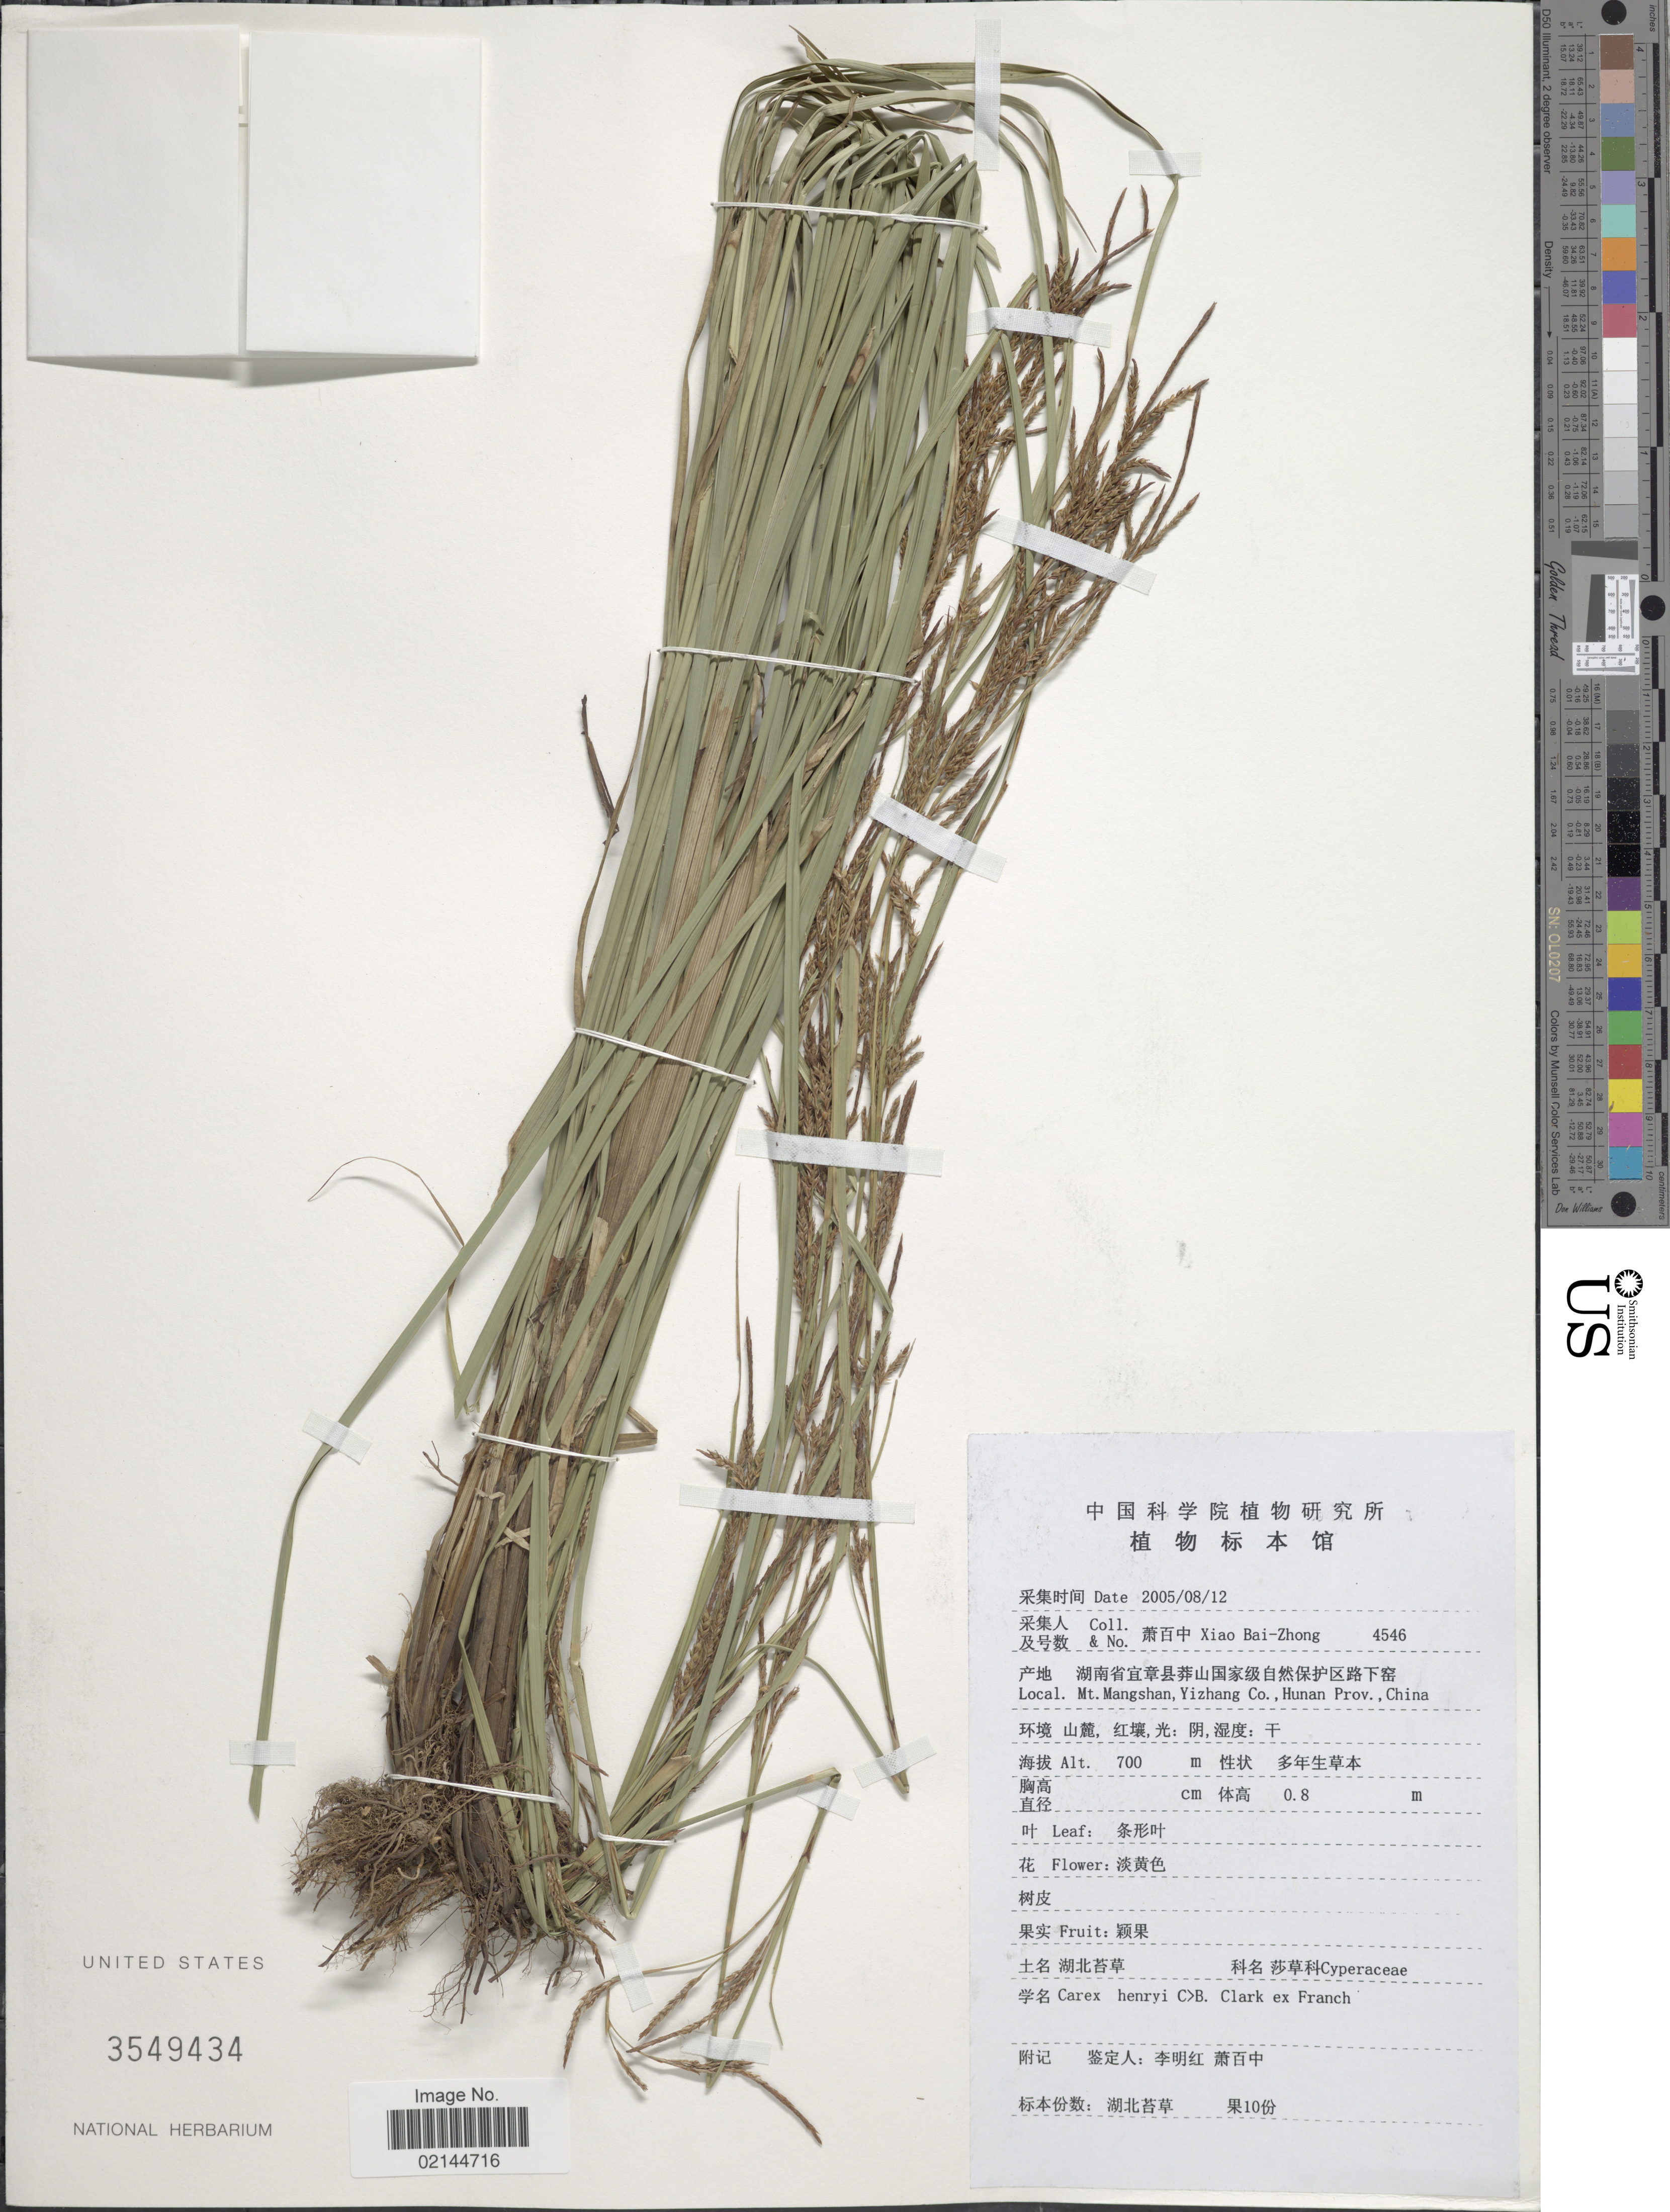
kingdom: Plantae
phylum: Tracheophyta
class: Liliopsida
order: Poales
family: Cyperaceae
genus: Carex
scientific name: Carex henryi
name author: (C.B. Clarke) T. Koyama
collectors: B. Z. Xiao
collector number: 4546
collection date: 2005-08-12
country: China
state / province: Hunan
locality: Mt. Mangshan, Yizhang Co.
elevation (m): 700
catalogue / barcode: US 3549434